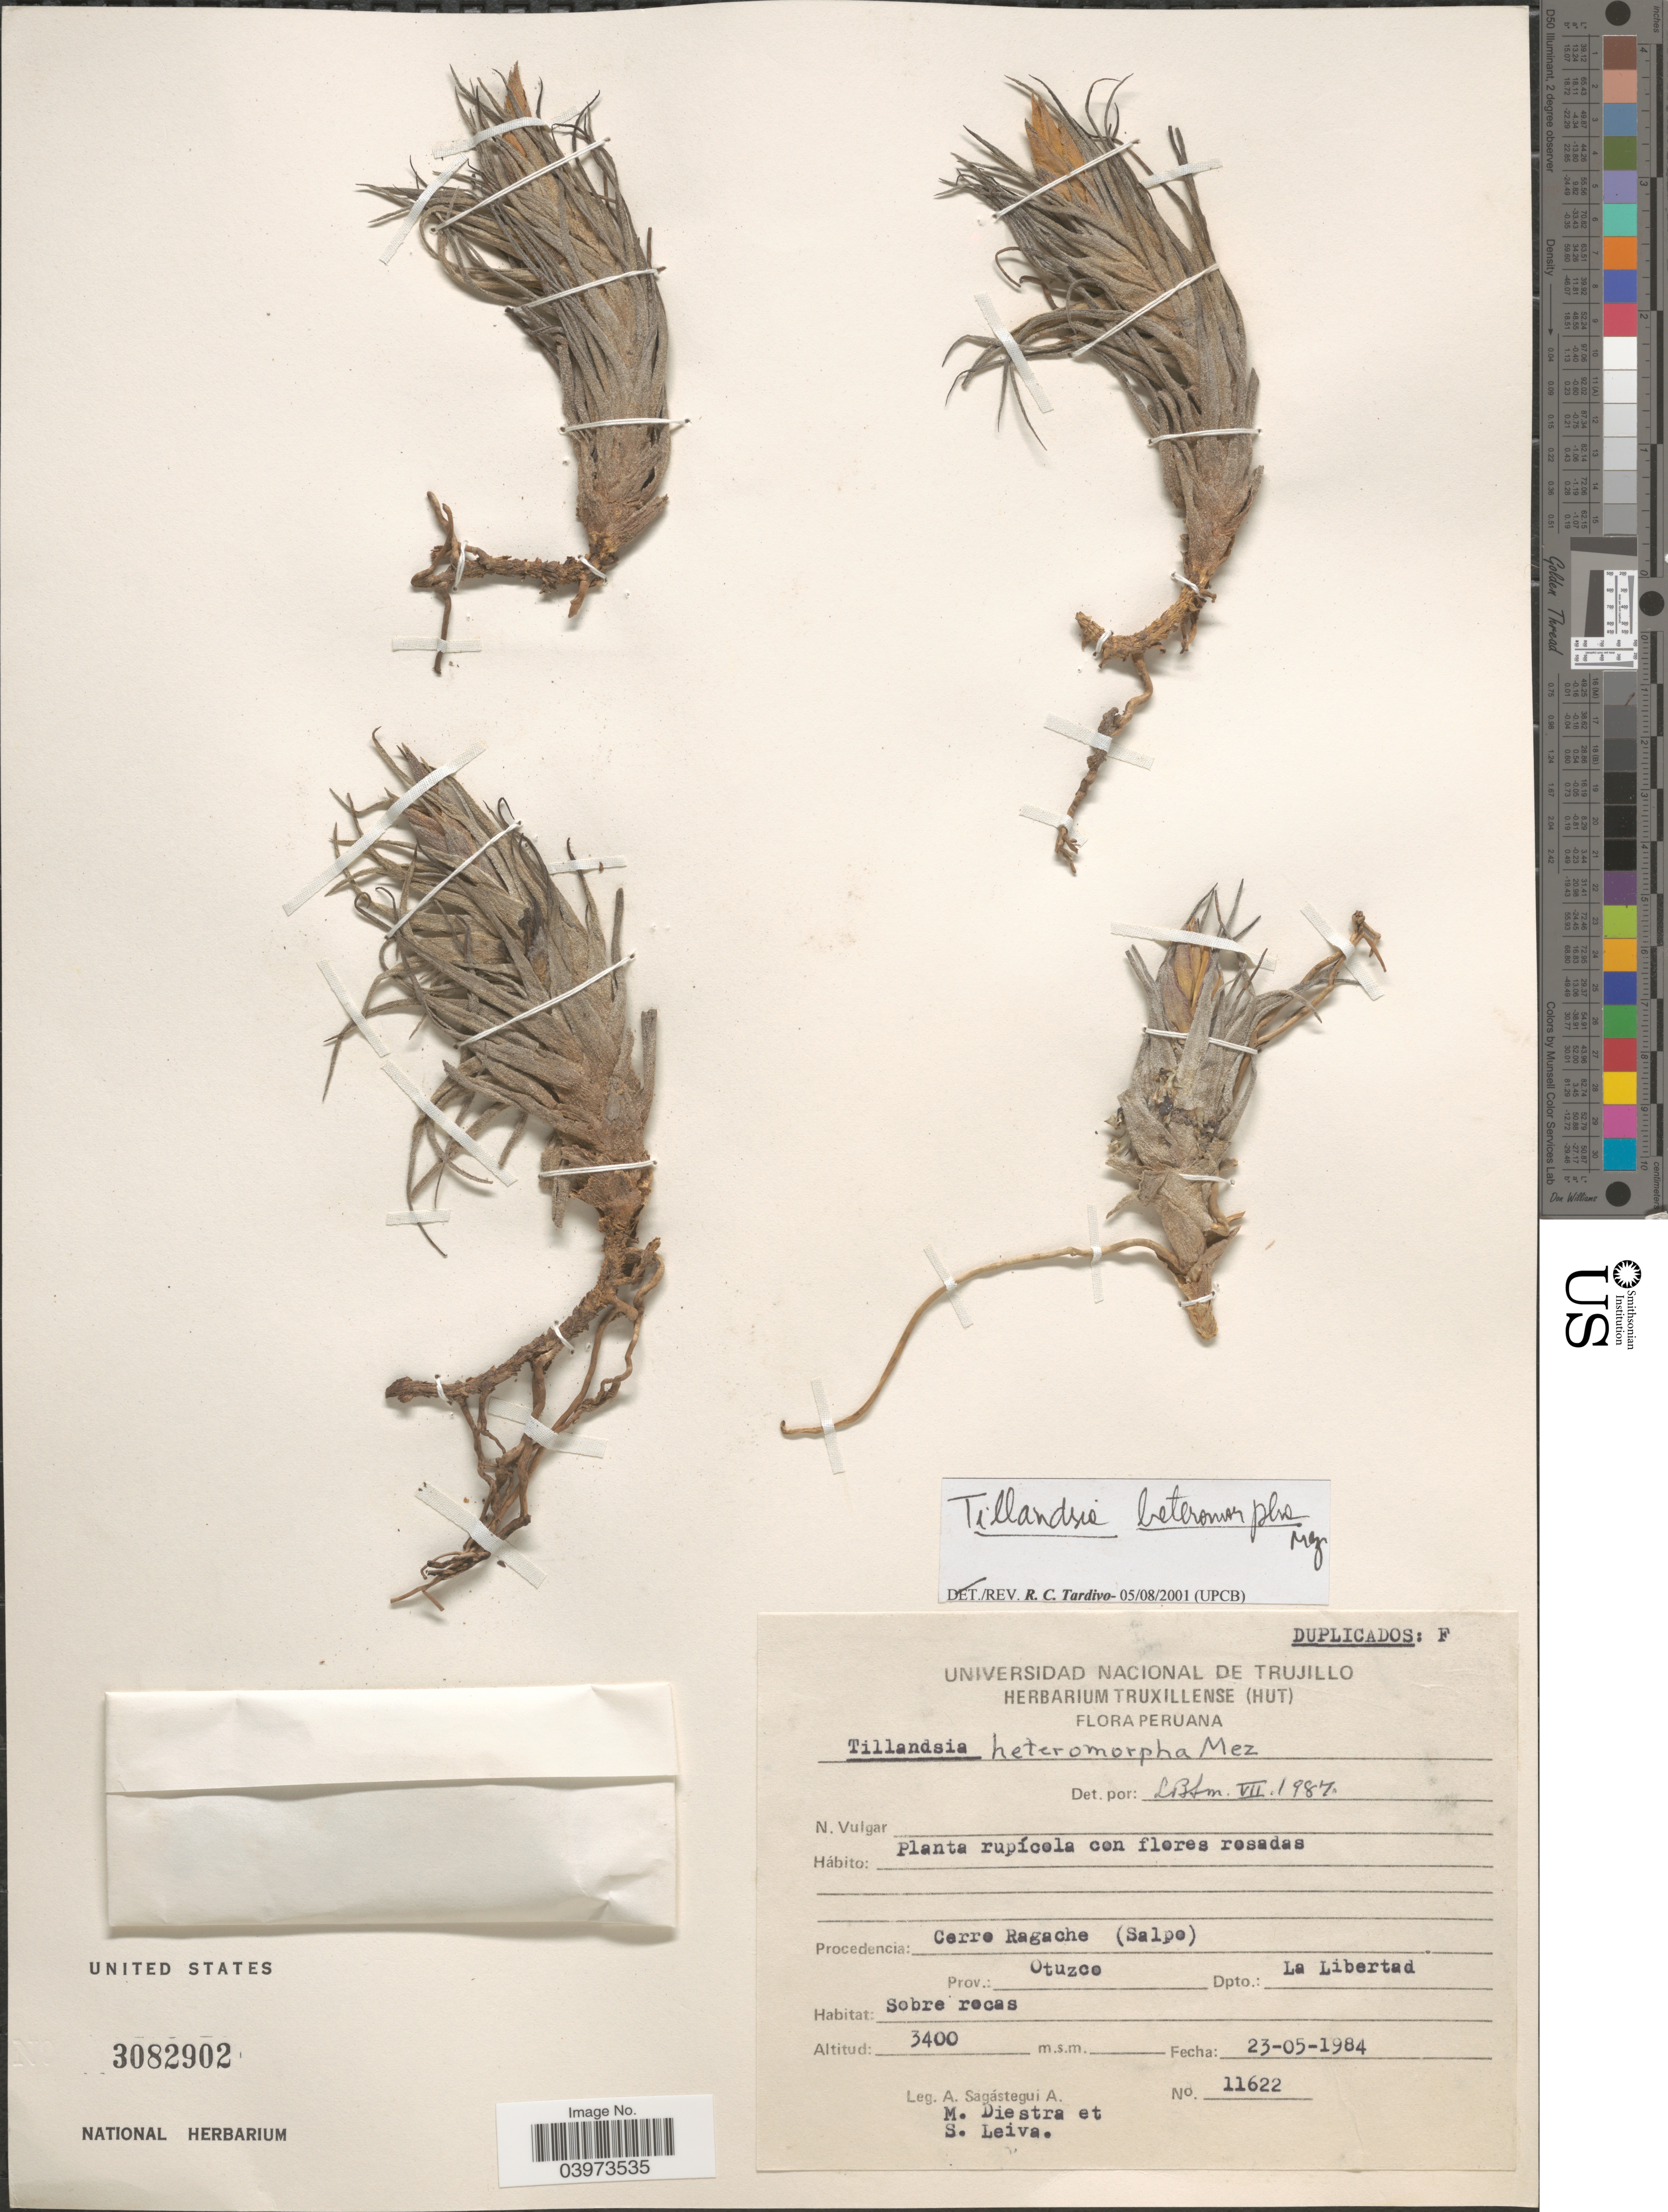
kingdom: Plantae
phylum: Tracheophyta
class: Liliopsida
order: Poales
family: Bromeliaceae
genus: Tillandsia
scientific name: Tillandsia heteromorpha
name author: Mez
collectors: A. Sagástegui A., M. Diestra & S. Leiva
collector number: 11622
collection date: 1984-05-23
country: Peru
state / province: La Libertad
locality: Cerro Ragache (Salpe). Prov.: Otuzco. Dpto.: La Libertad.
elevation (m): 3400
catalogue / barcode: US 3082902